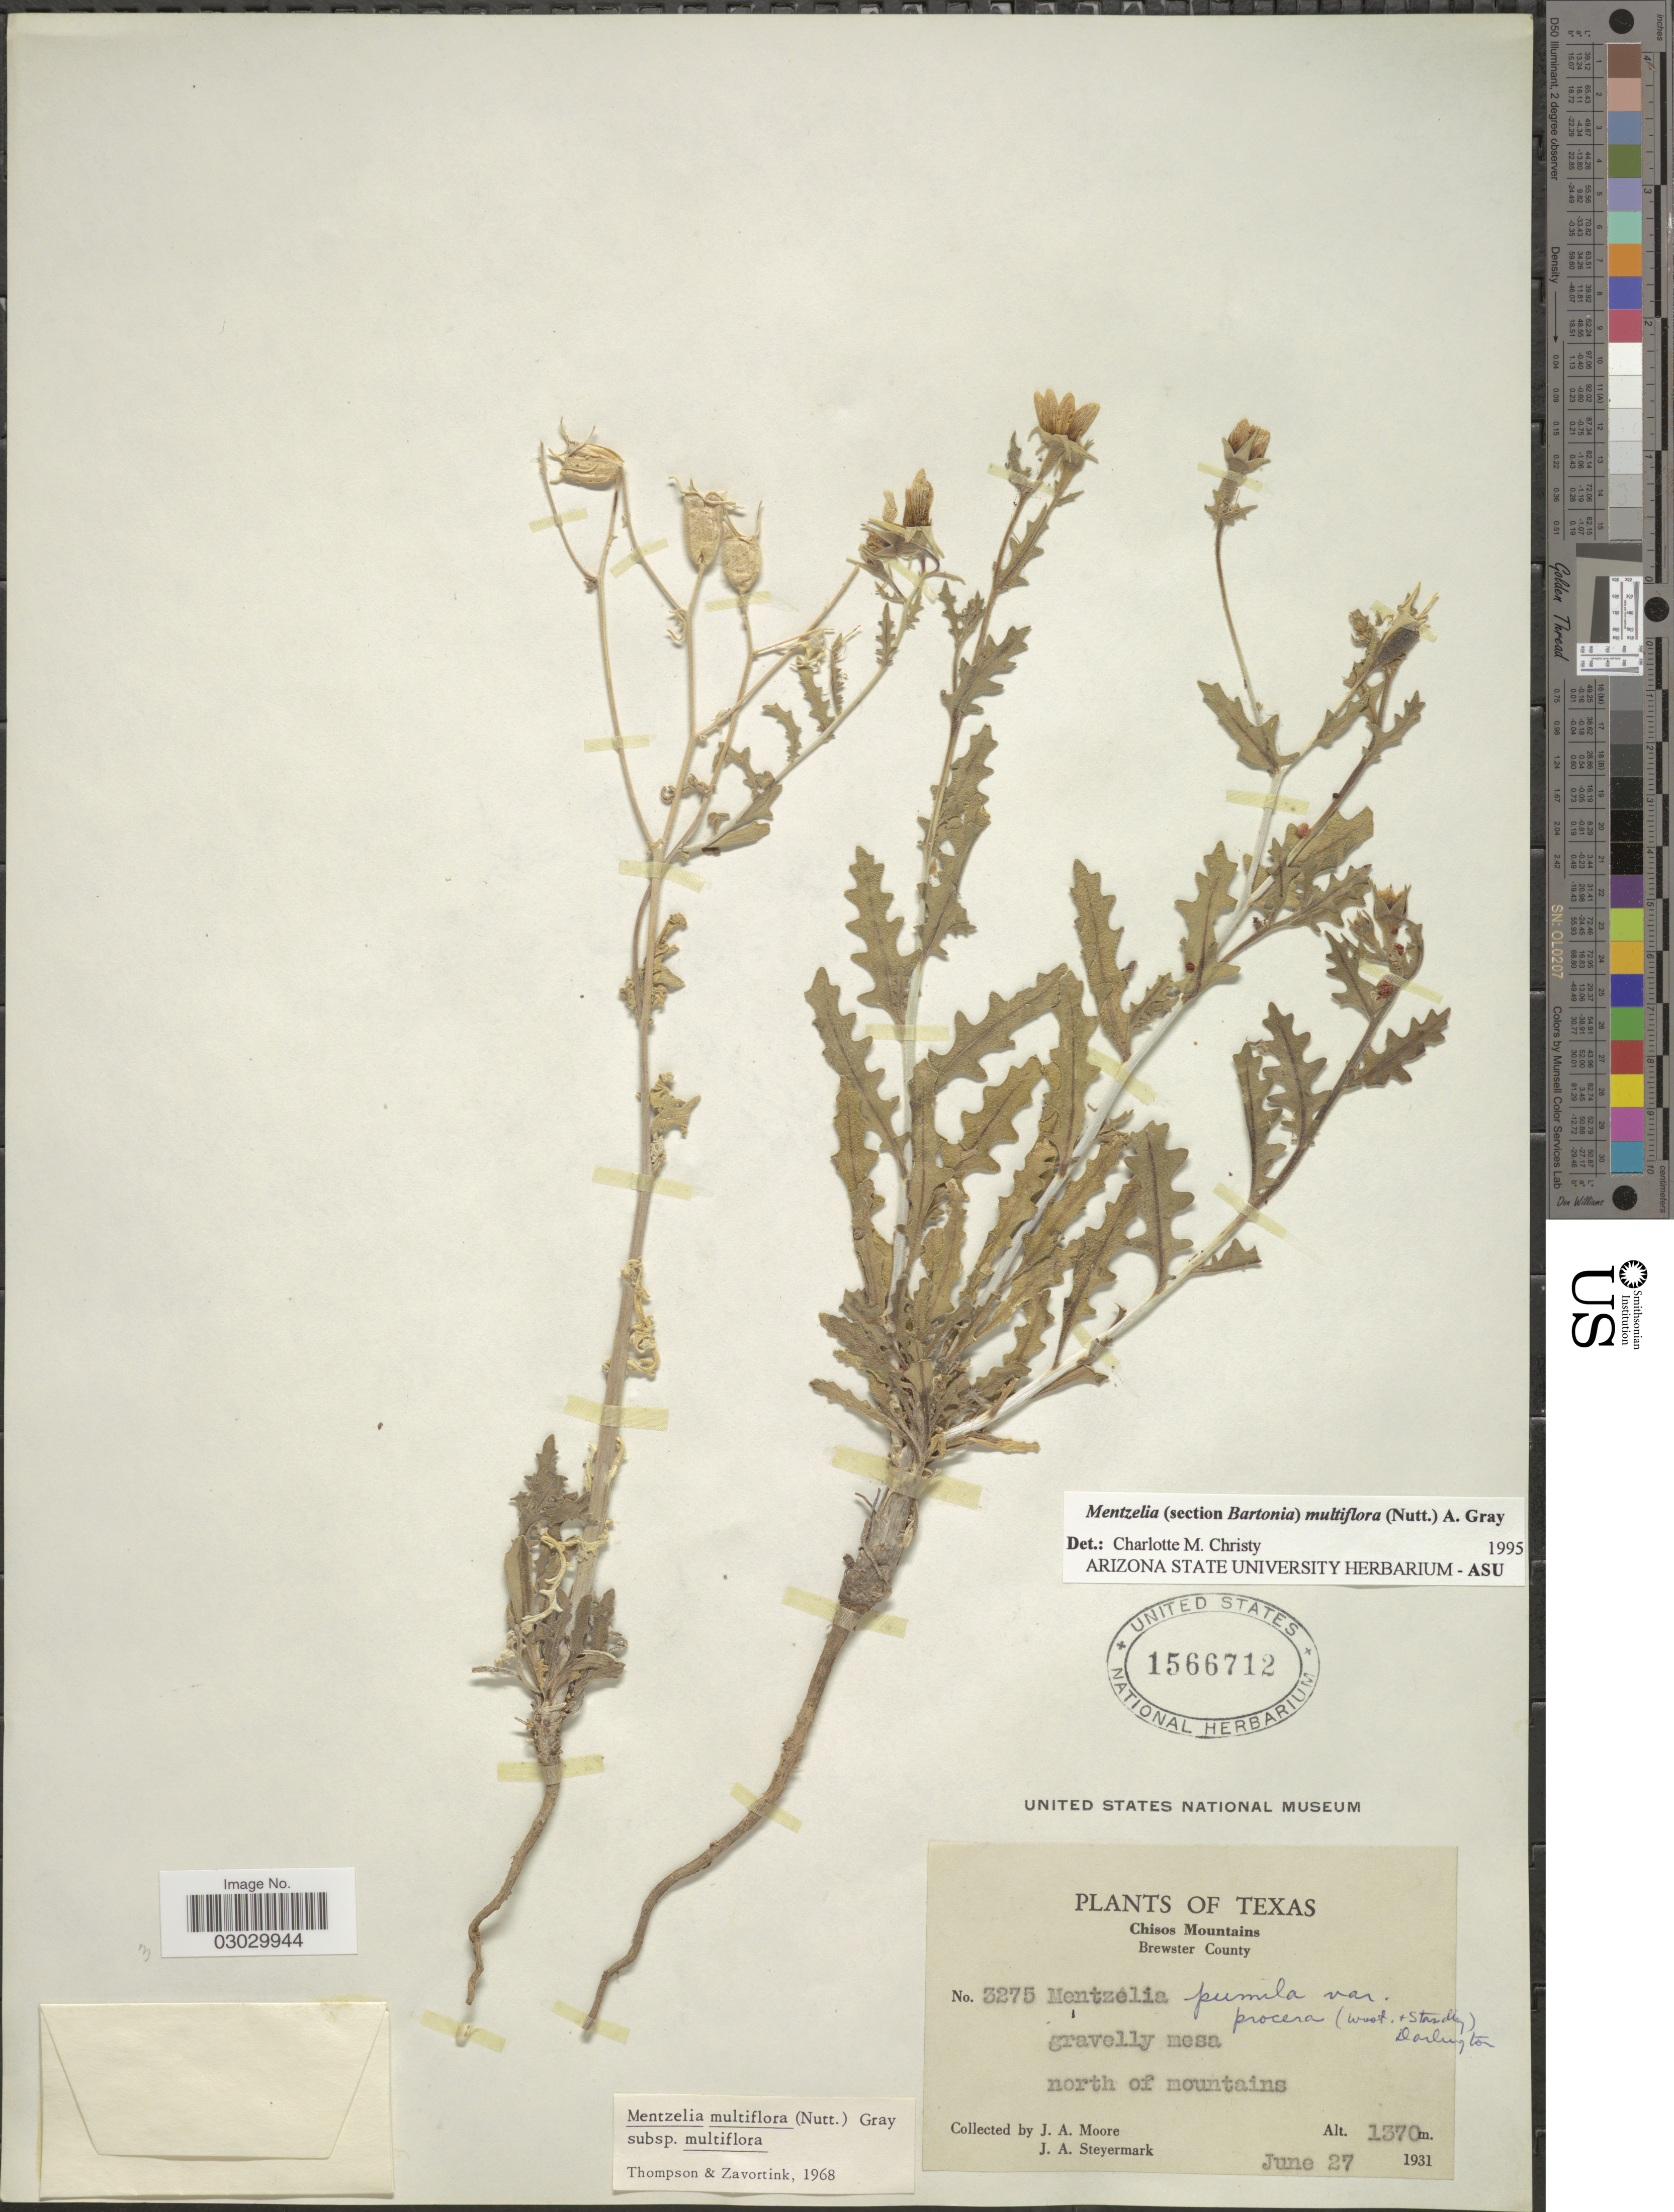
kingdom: Plantae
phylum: Tracheophyta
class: Magnoliopsida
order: Cornales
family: Loasaceae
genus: Mentzelia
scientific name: Mentzelia multiflora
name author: (Nutt.) A. Gray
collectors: J. A. Moore & J. Steyermark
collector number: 3275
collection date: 1931-06-27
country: United States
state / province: Texas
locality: Chisos Mountains, Brewster County, north of mountains.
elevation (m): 1370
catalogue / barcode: US 1566712